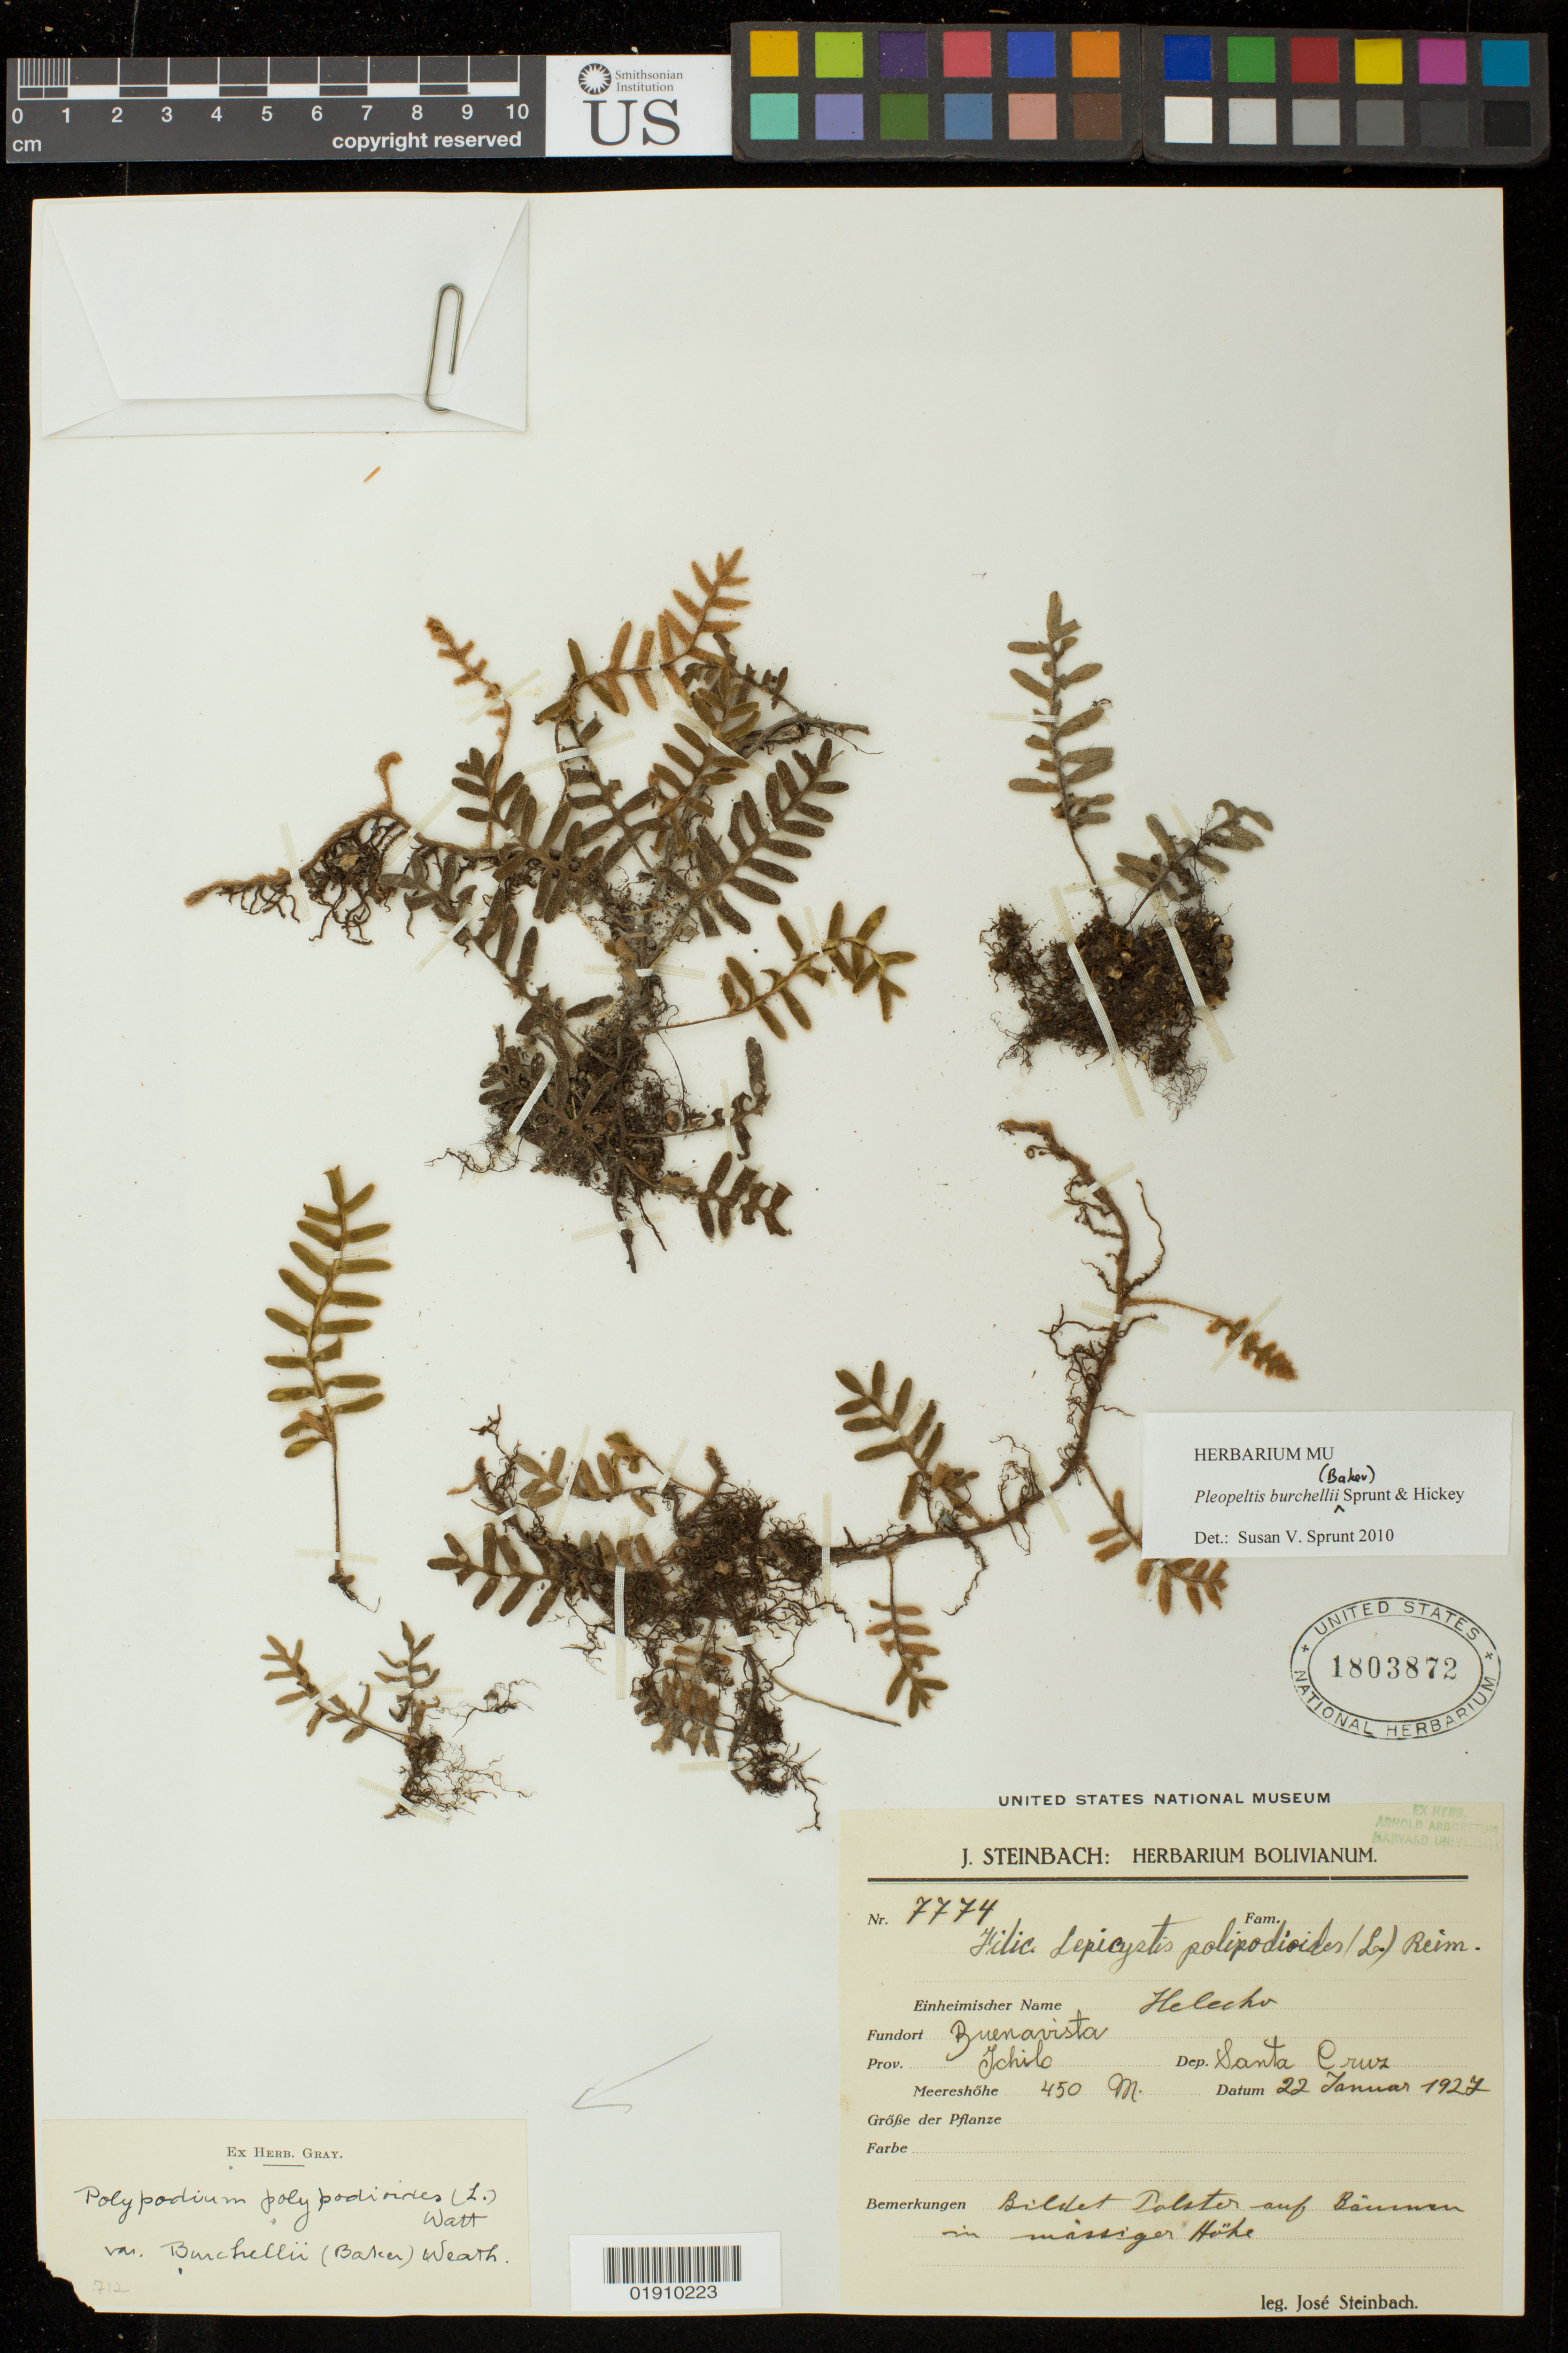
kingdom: Plantae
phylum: Tracheophyta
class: Polypodiopsida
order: Polypodiales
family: Polypodiaceae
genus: Pleopeltis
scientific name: Pleopeltis burchellii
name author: (Baker) Sprunt & Hickey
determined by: Sprunt, S. V.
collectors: J. Steinbach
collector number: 7774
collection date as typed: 22 January 1927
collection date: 1927-01-22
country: Bolivia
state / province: Santa Cruz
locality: Buenavista, Santa Cruz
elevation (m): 450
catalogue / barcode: US 1803872